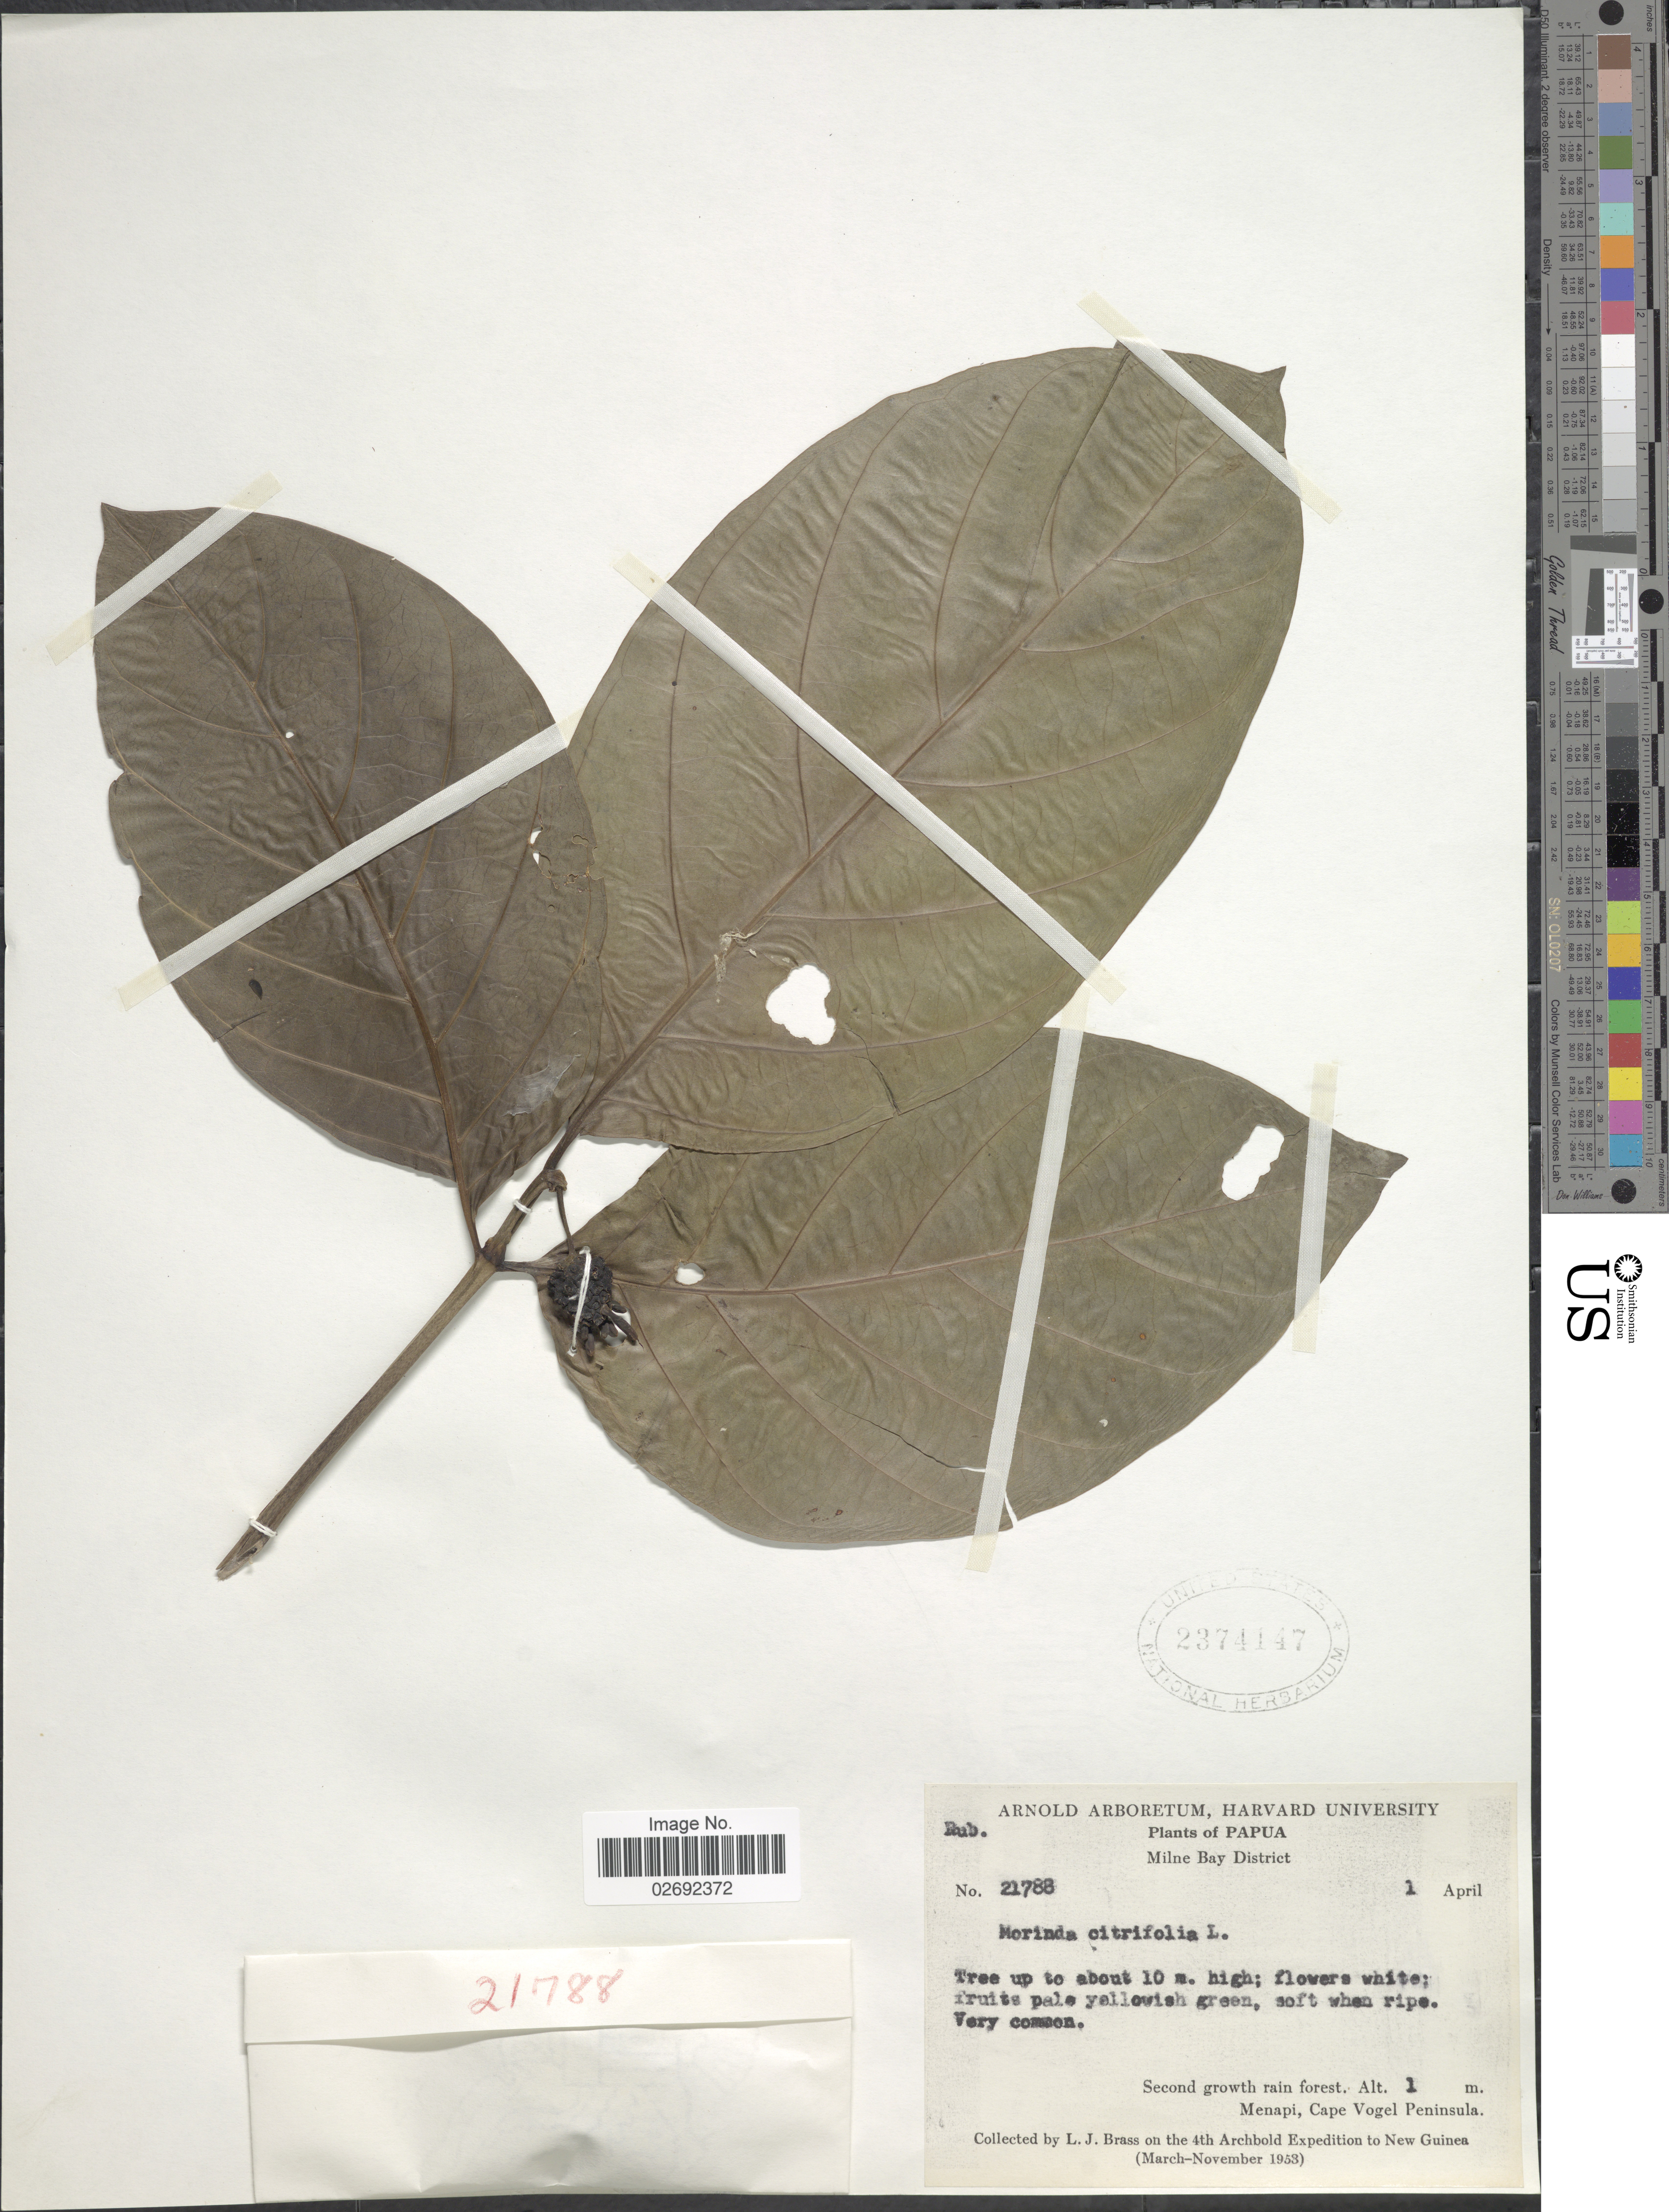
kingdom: Plantae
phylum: Tracheophyta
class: Magnoliopsida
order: Gentianales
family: Rubiaceae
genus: Morinda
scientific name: Morinda citrifolia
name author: L.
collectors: L. J. Brass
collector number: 21788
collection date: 1953-04-01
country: Papua New Guinea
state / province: Milne Bay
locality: Papua. Milne Bay District. Menapi, Cape Vogel Peninsula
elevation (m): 1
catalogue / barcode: US 2374147